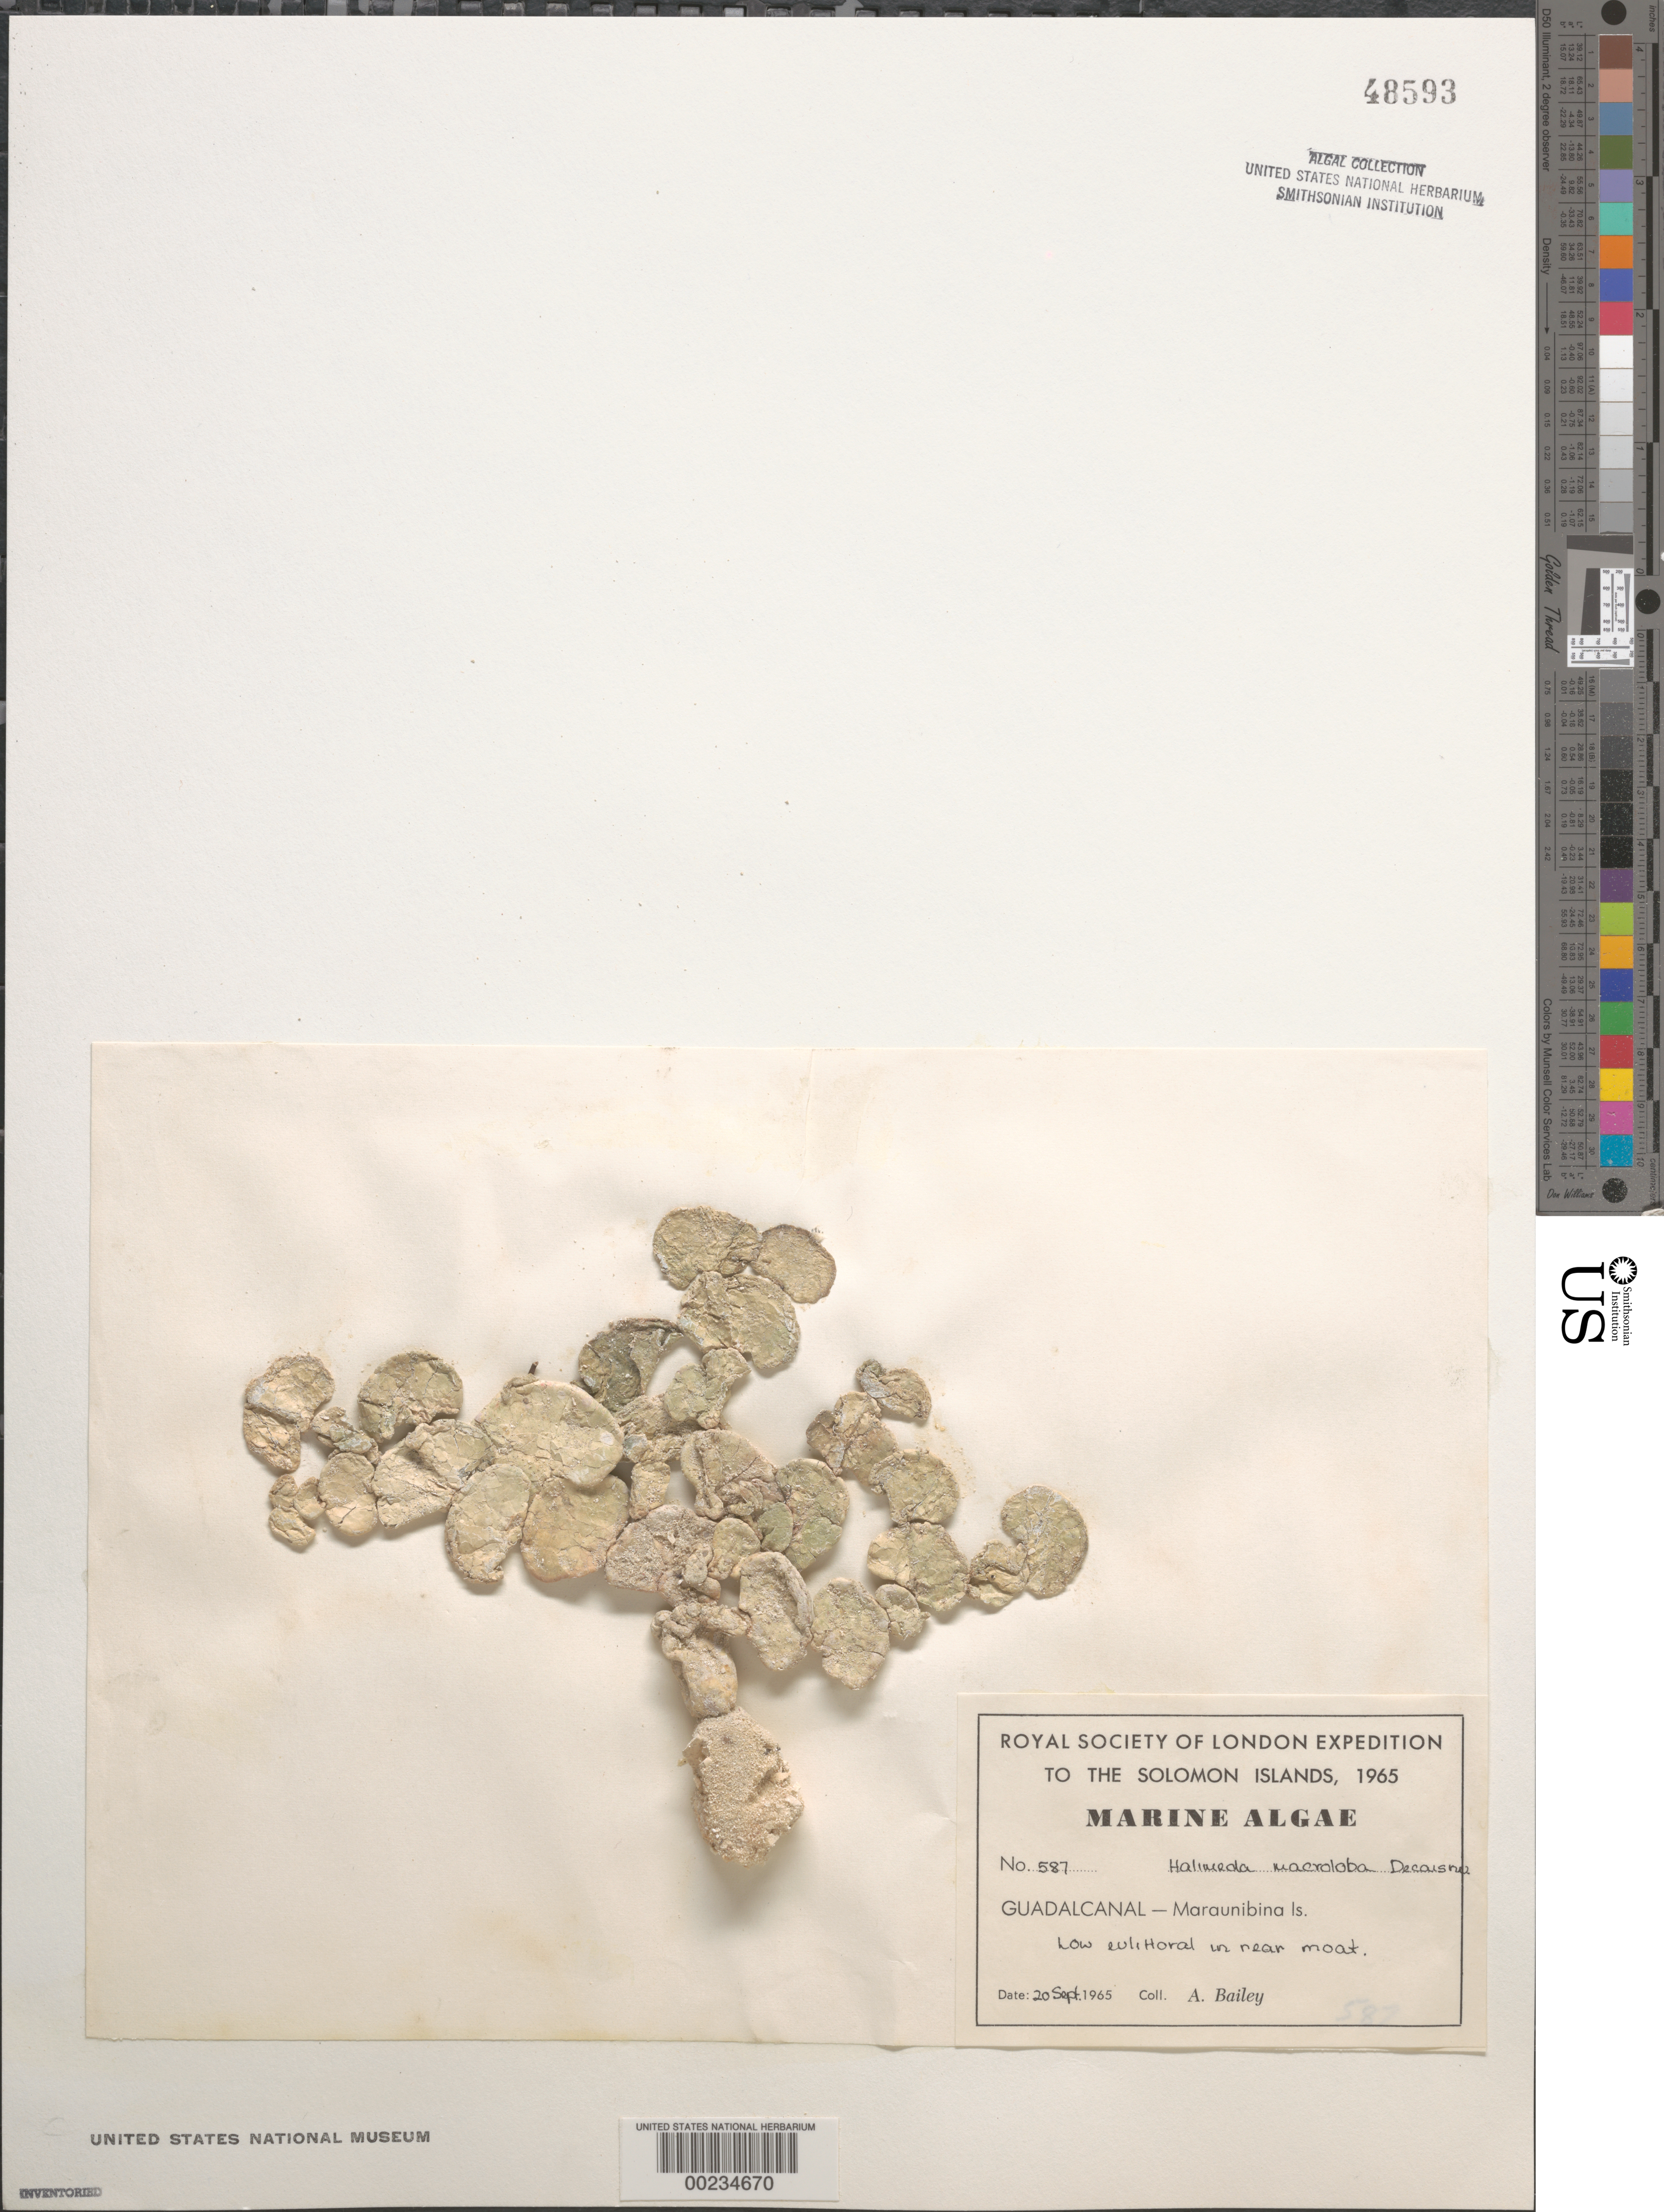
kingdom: Plantae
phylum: Chlorophyta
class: Ulvophyceae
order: Bryopsidales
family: Halimedaceae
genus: Halimeda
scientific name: Halimeda macroloba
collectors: A. Bailey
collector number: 587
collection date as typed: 20 Sep 1965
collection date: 1965-09-20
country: Solomon Islands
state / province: Guadalcanal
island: Maraunibina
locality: Maraunibina Island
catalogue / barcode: US 48593